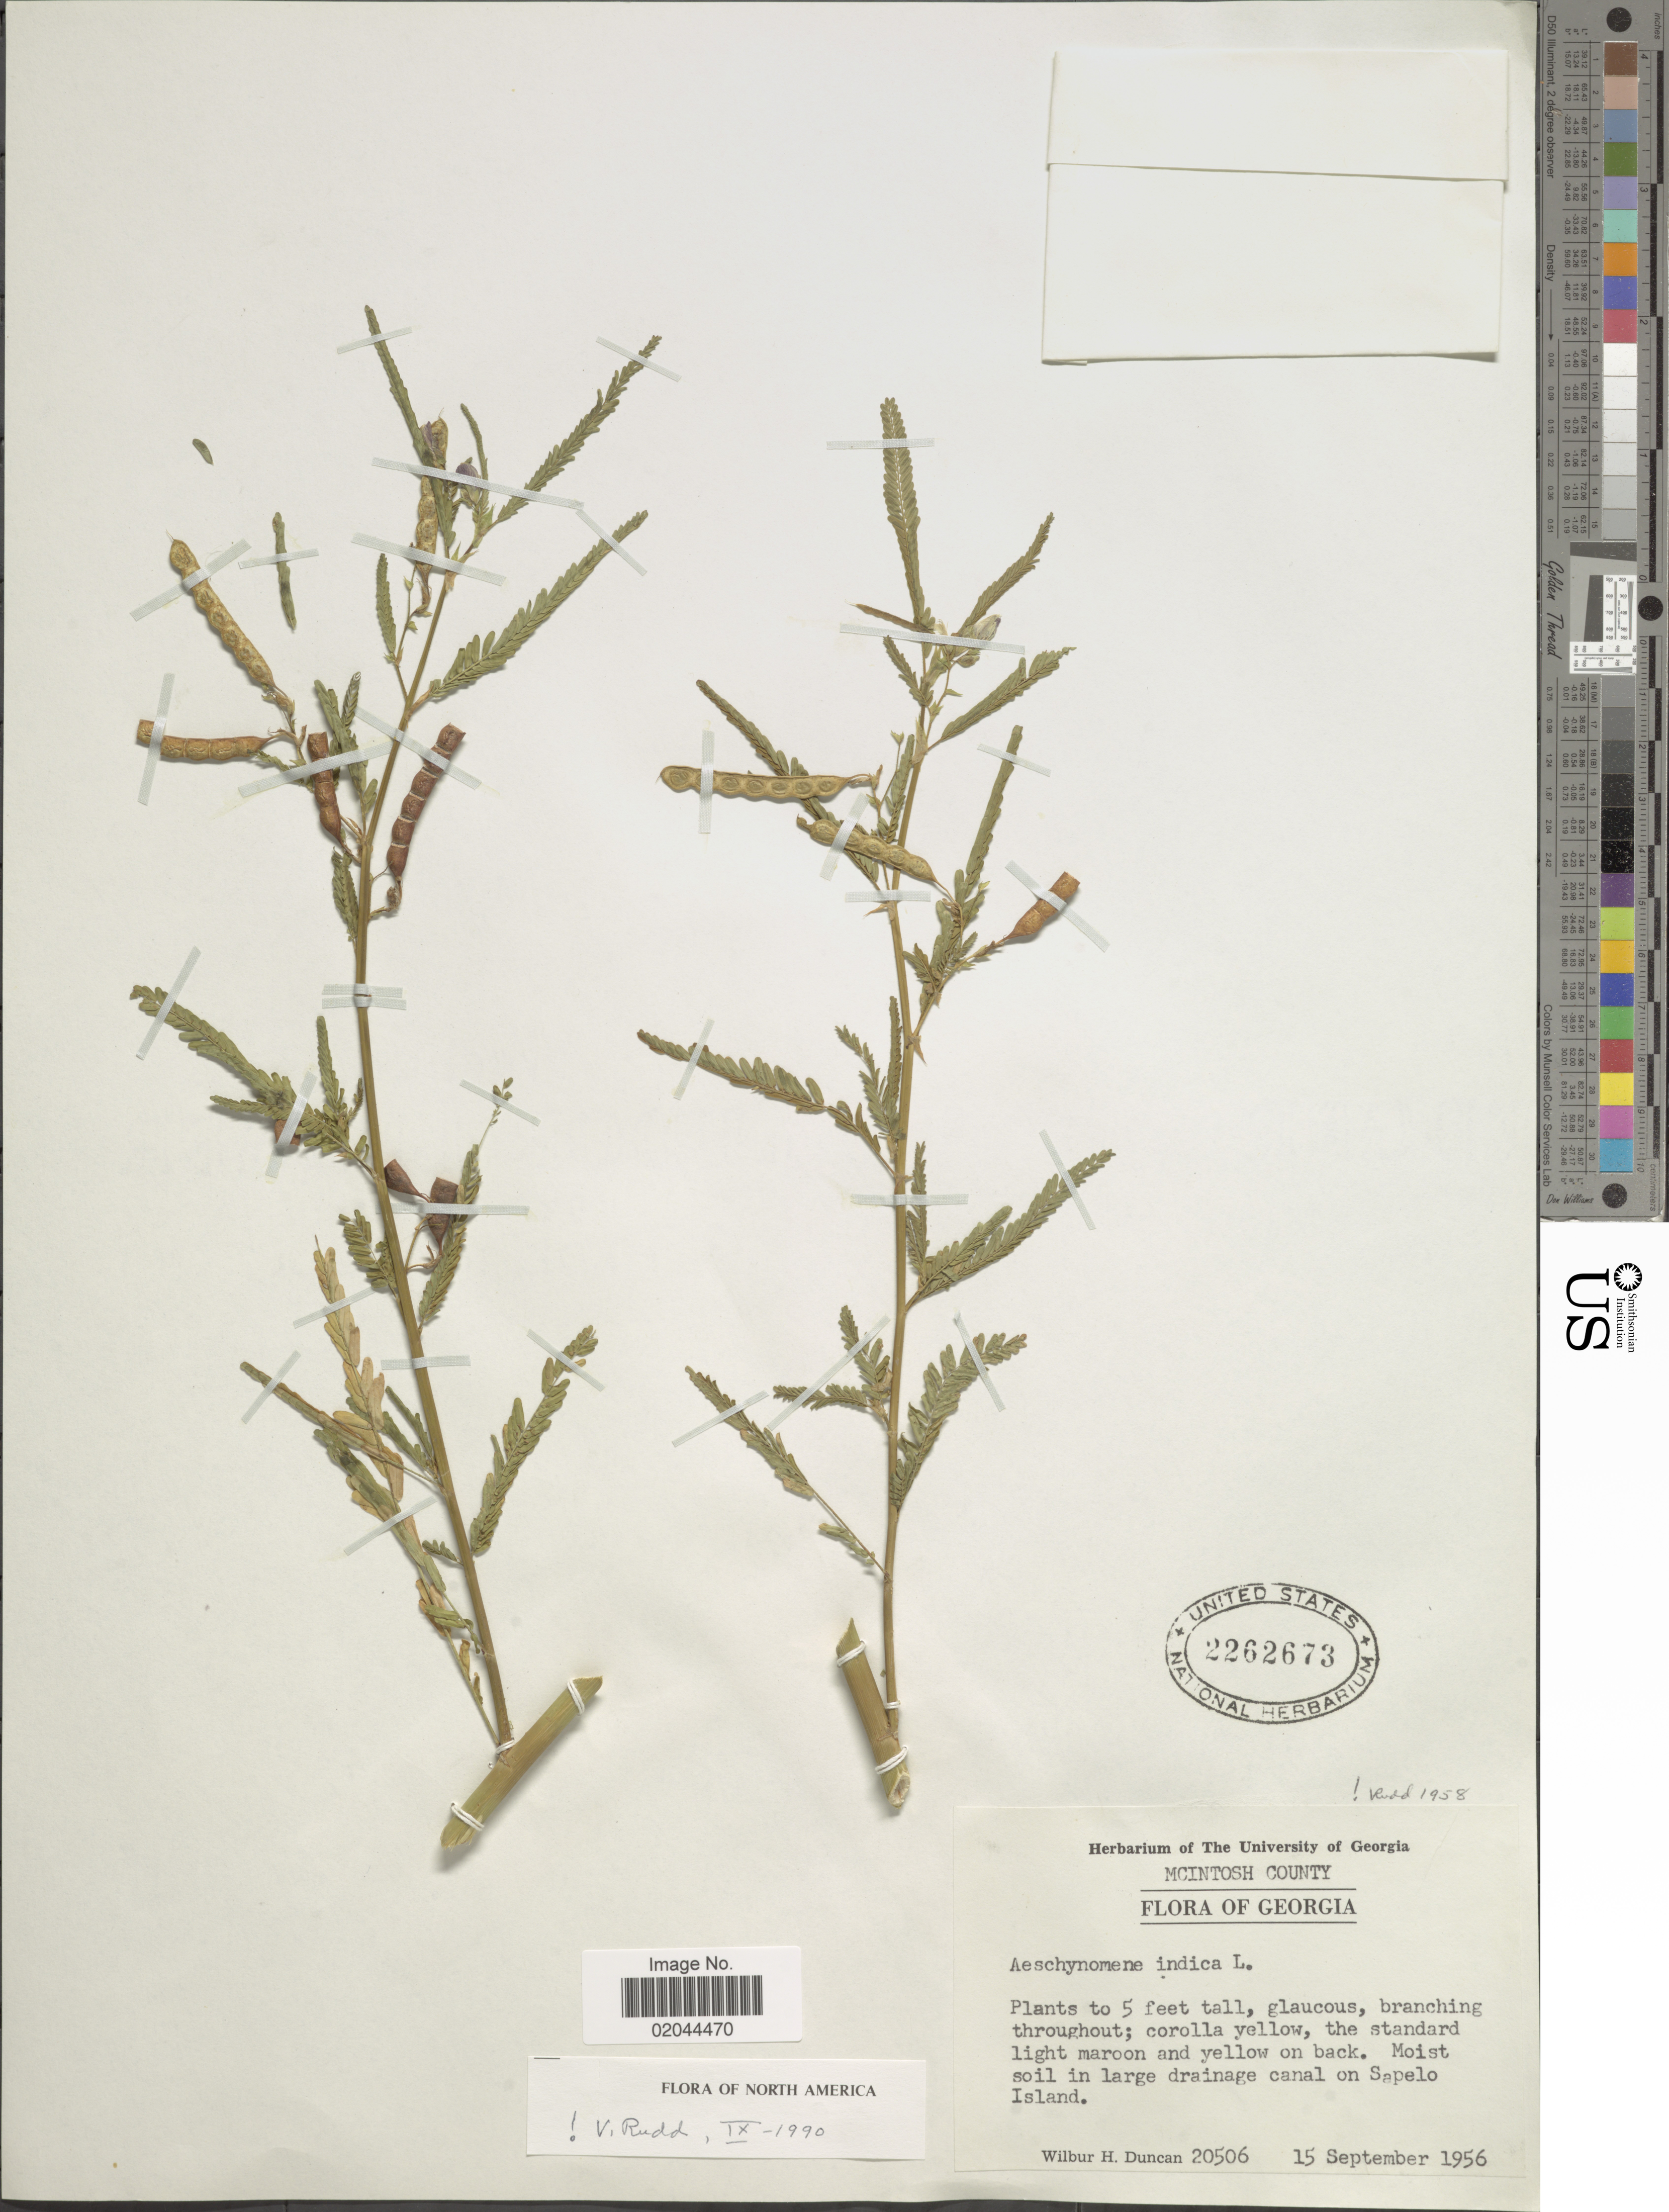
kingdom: Plantae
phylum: Tracheophyta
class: Magnoliopsida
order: Fabales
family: Fabaceae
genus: Aeschynomene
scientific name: Aeschynomene indica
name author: L.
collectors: W. H. Duncan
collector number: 20506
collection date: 1956-09-15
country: United States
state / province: Georgia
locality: Mcintosh County, moist soil on large drainage canal on Sapelo Island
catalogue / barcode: US 2262673